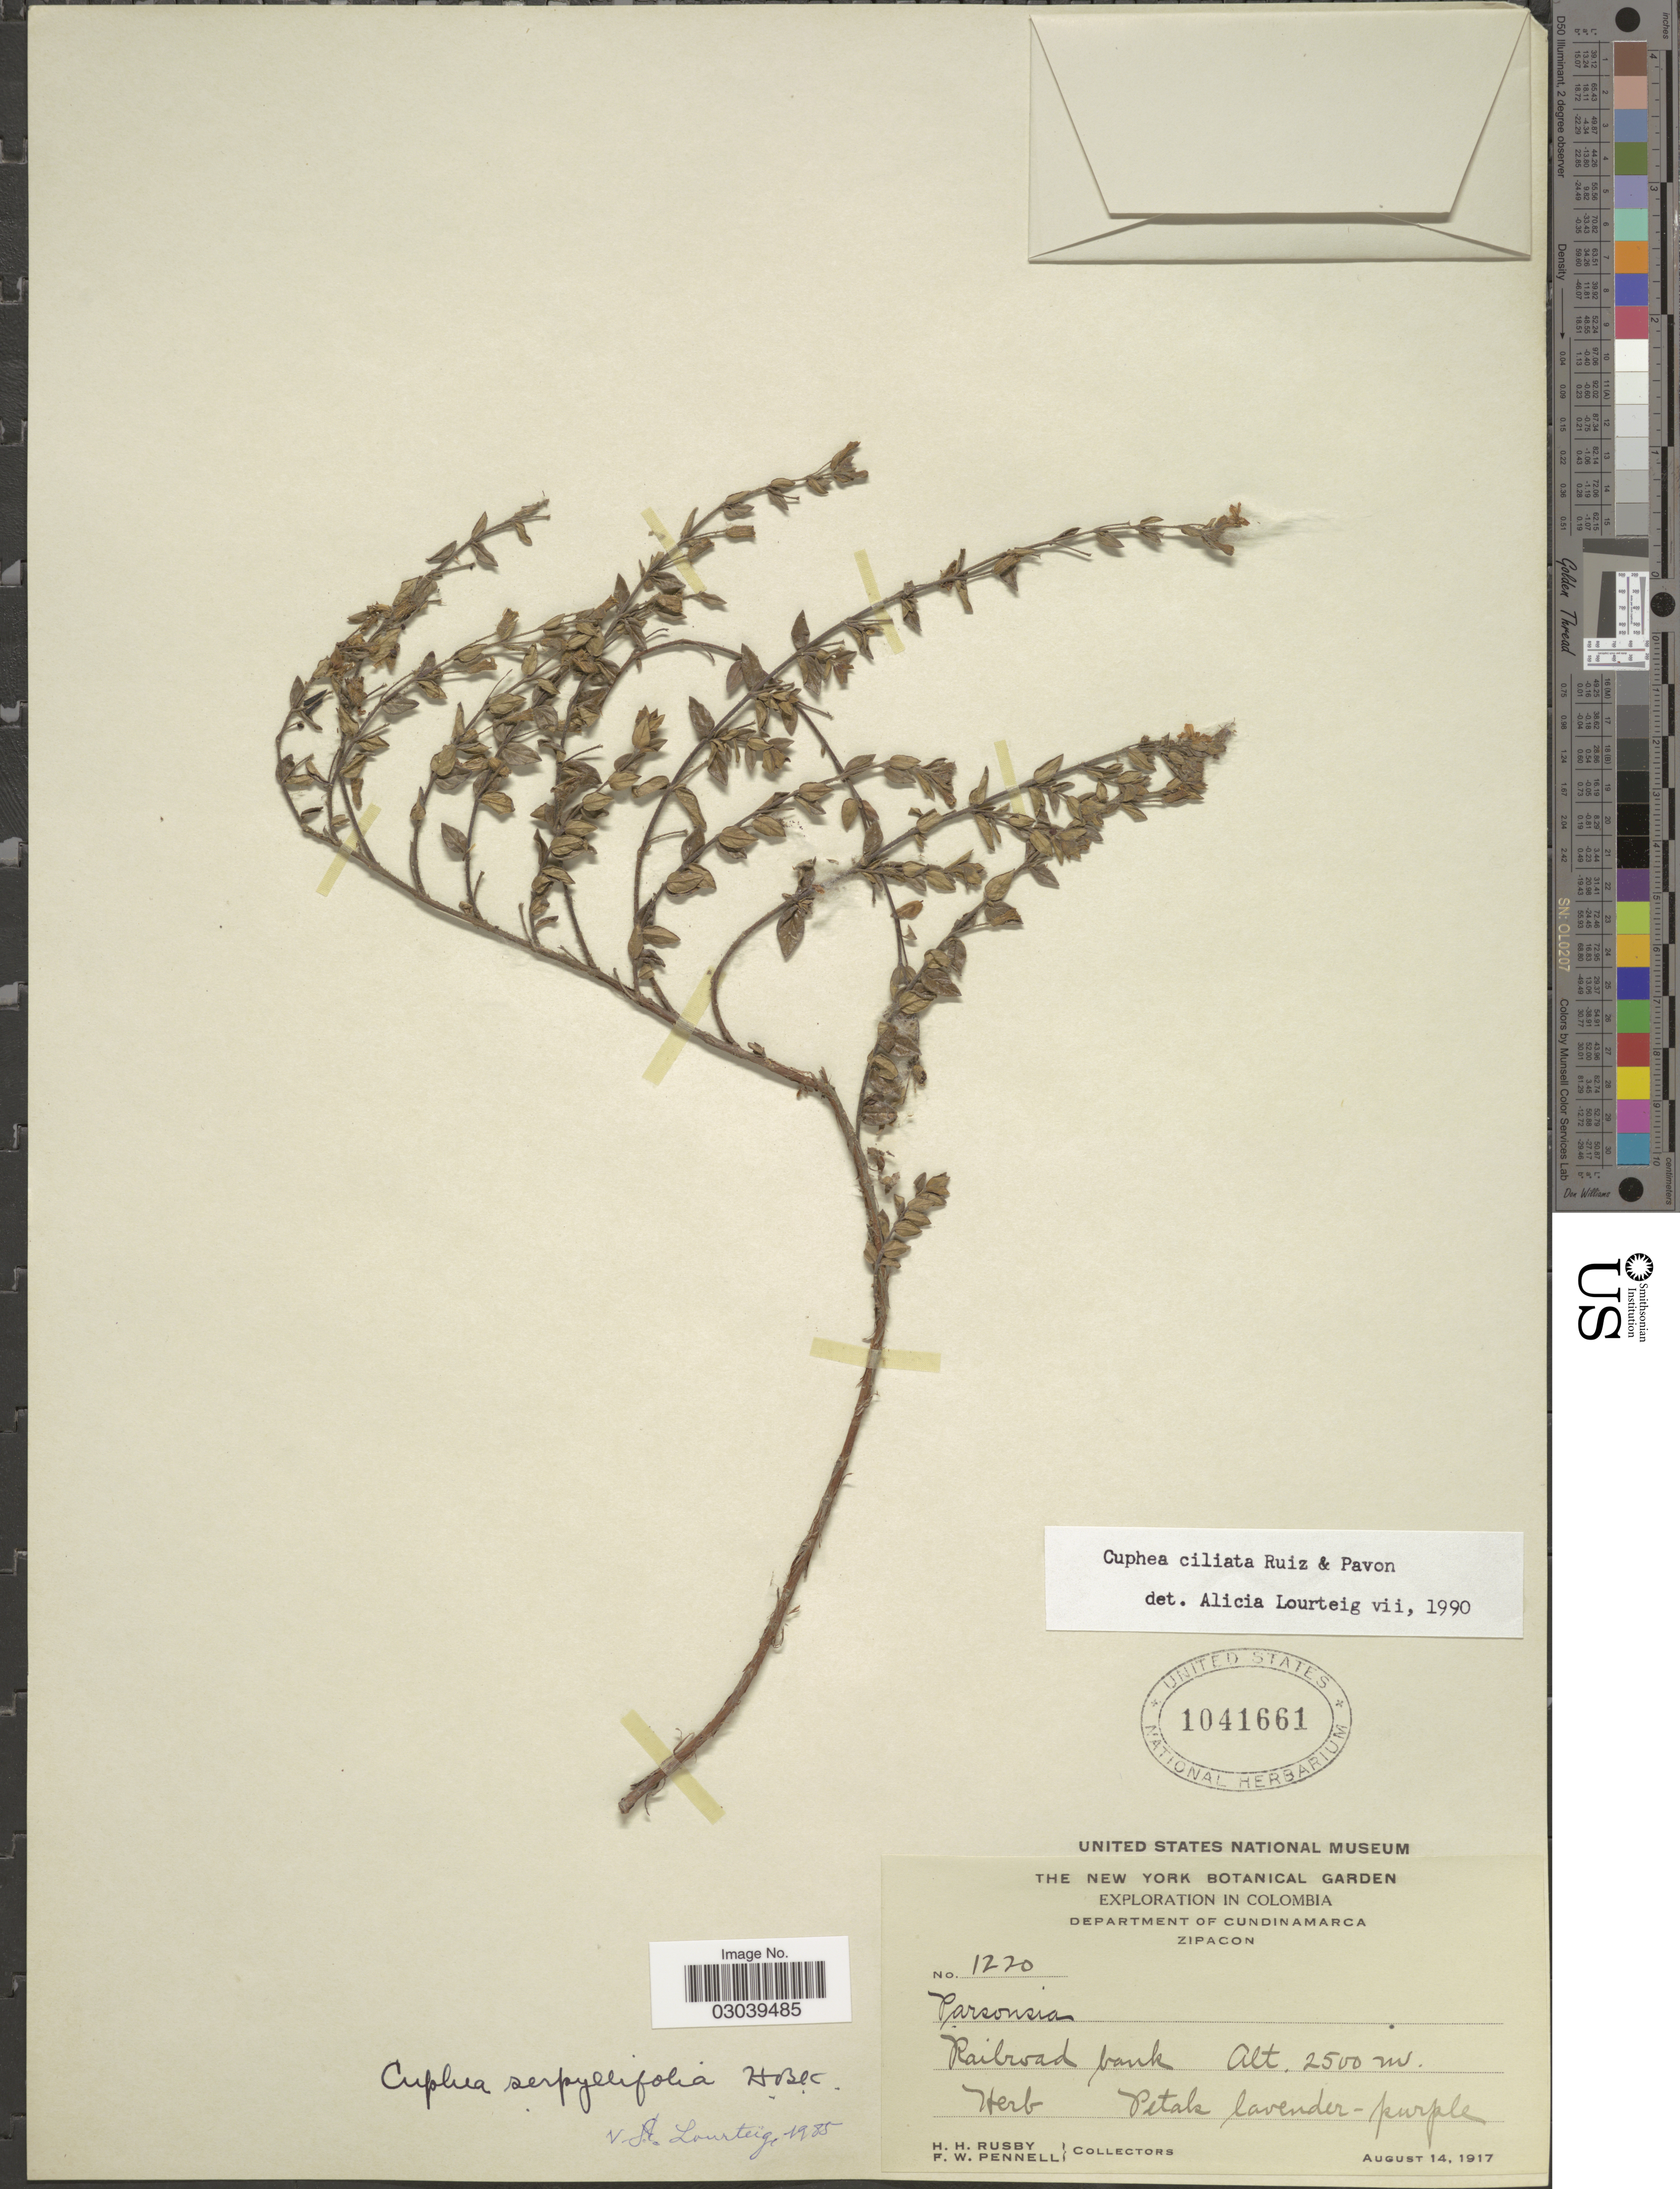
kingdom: Plantae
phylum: Tracheophyta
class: Magnoliopsida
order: Myrtales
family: Lythraceae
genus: Cuphea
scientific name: Cuphea ciliata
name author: Ruiz & Pav.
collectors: H. H. Rusby & F. W. Pennell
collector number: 1220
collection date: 1917-08-14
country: Colombia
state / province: Cundinamarca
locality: Department of Cundinamarca. Zipacon. Railroad bank.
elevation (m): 2500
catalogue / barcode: US 1041661